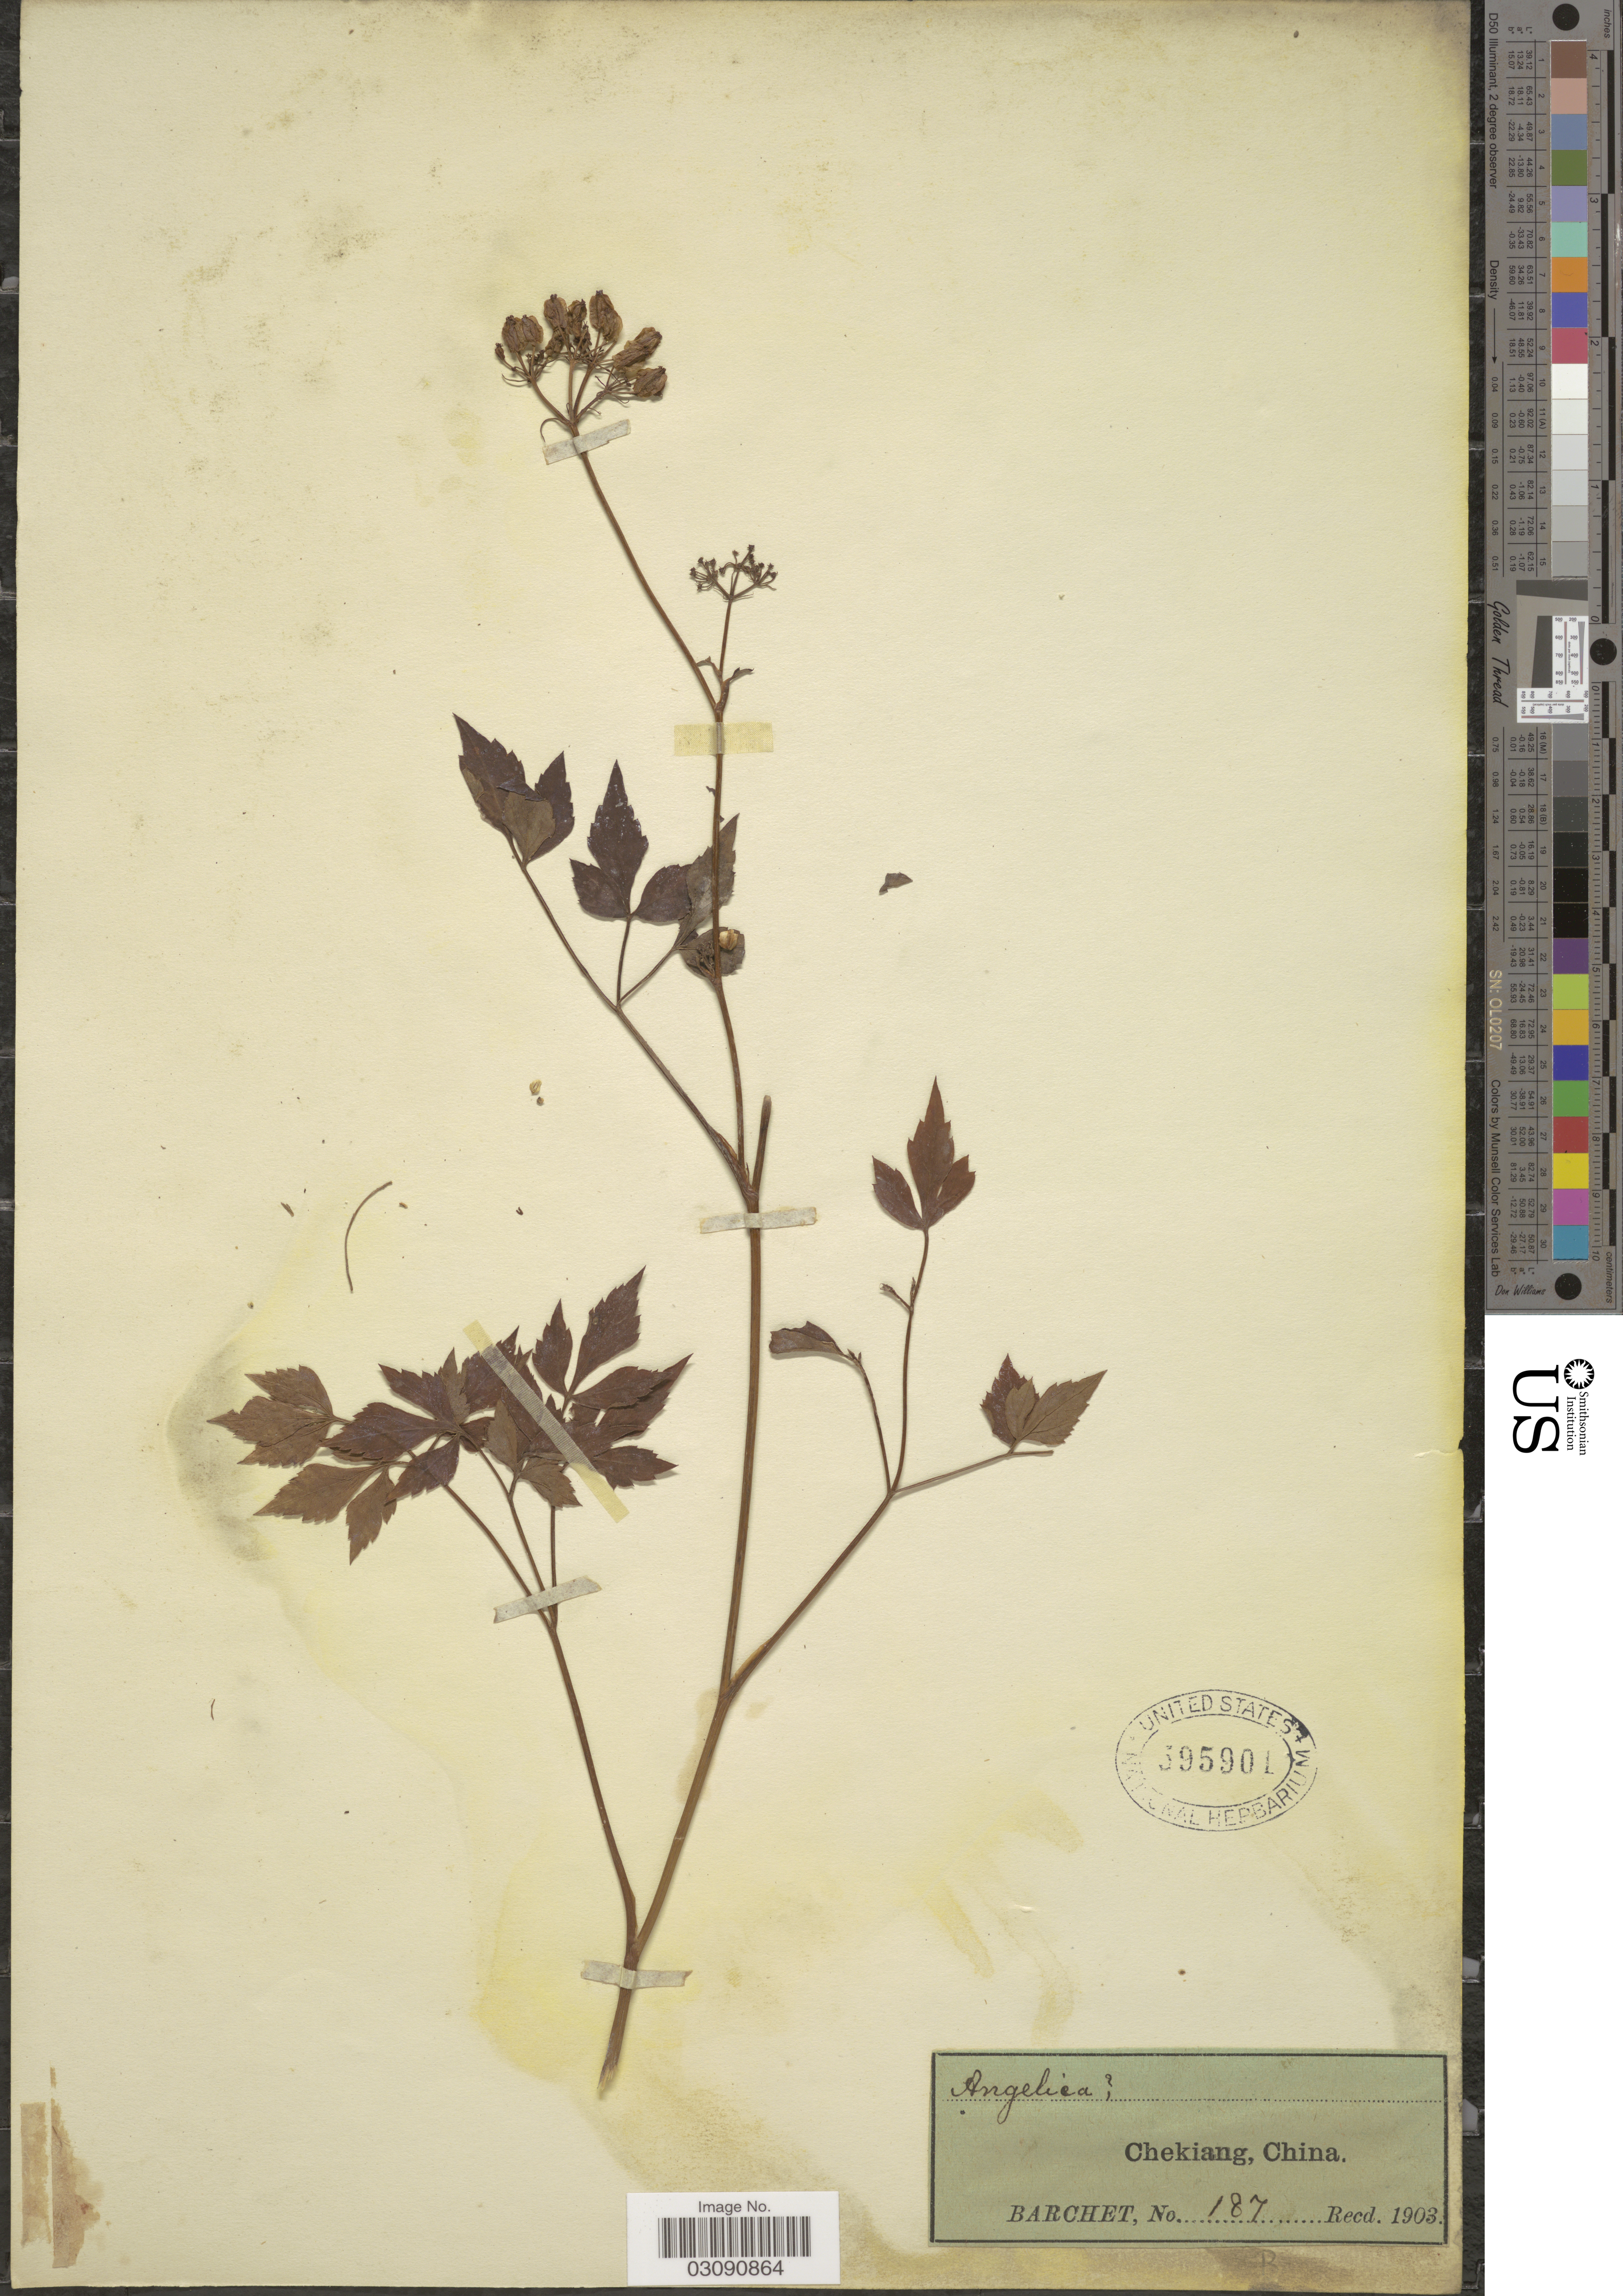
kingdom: Plantae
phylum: Tracheophyta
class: Magnoliopsida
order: Apiales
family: Apiaceae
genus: Angelica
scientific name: Angelica sp.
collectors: S. P. Barchet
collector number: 187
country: China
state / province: Zhejiang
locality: Chekiang.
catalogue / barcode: US 395901